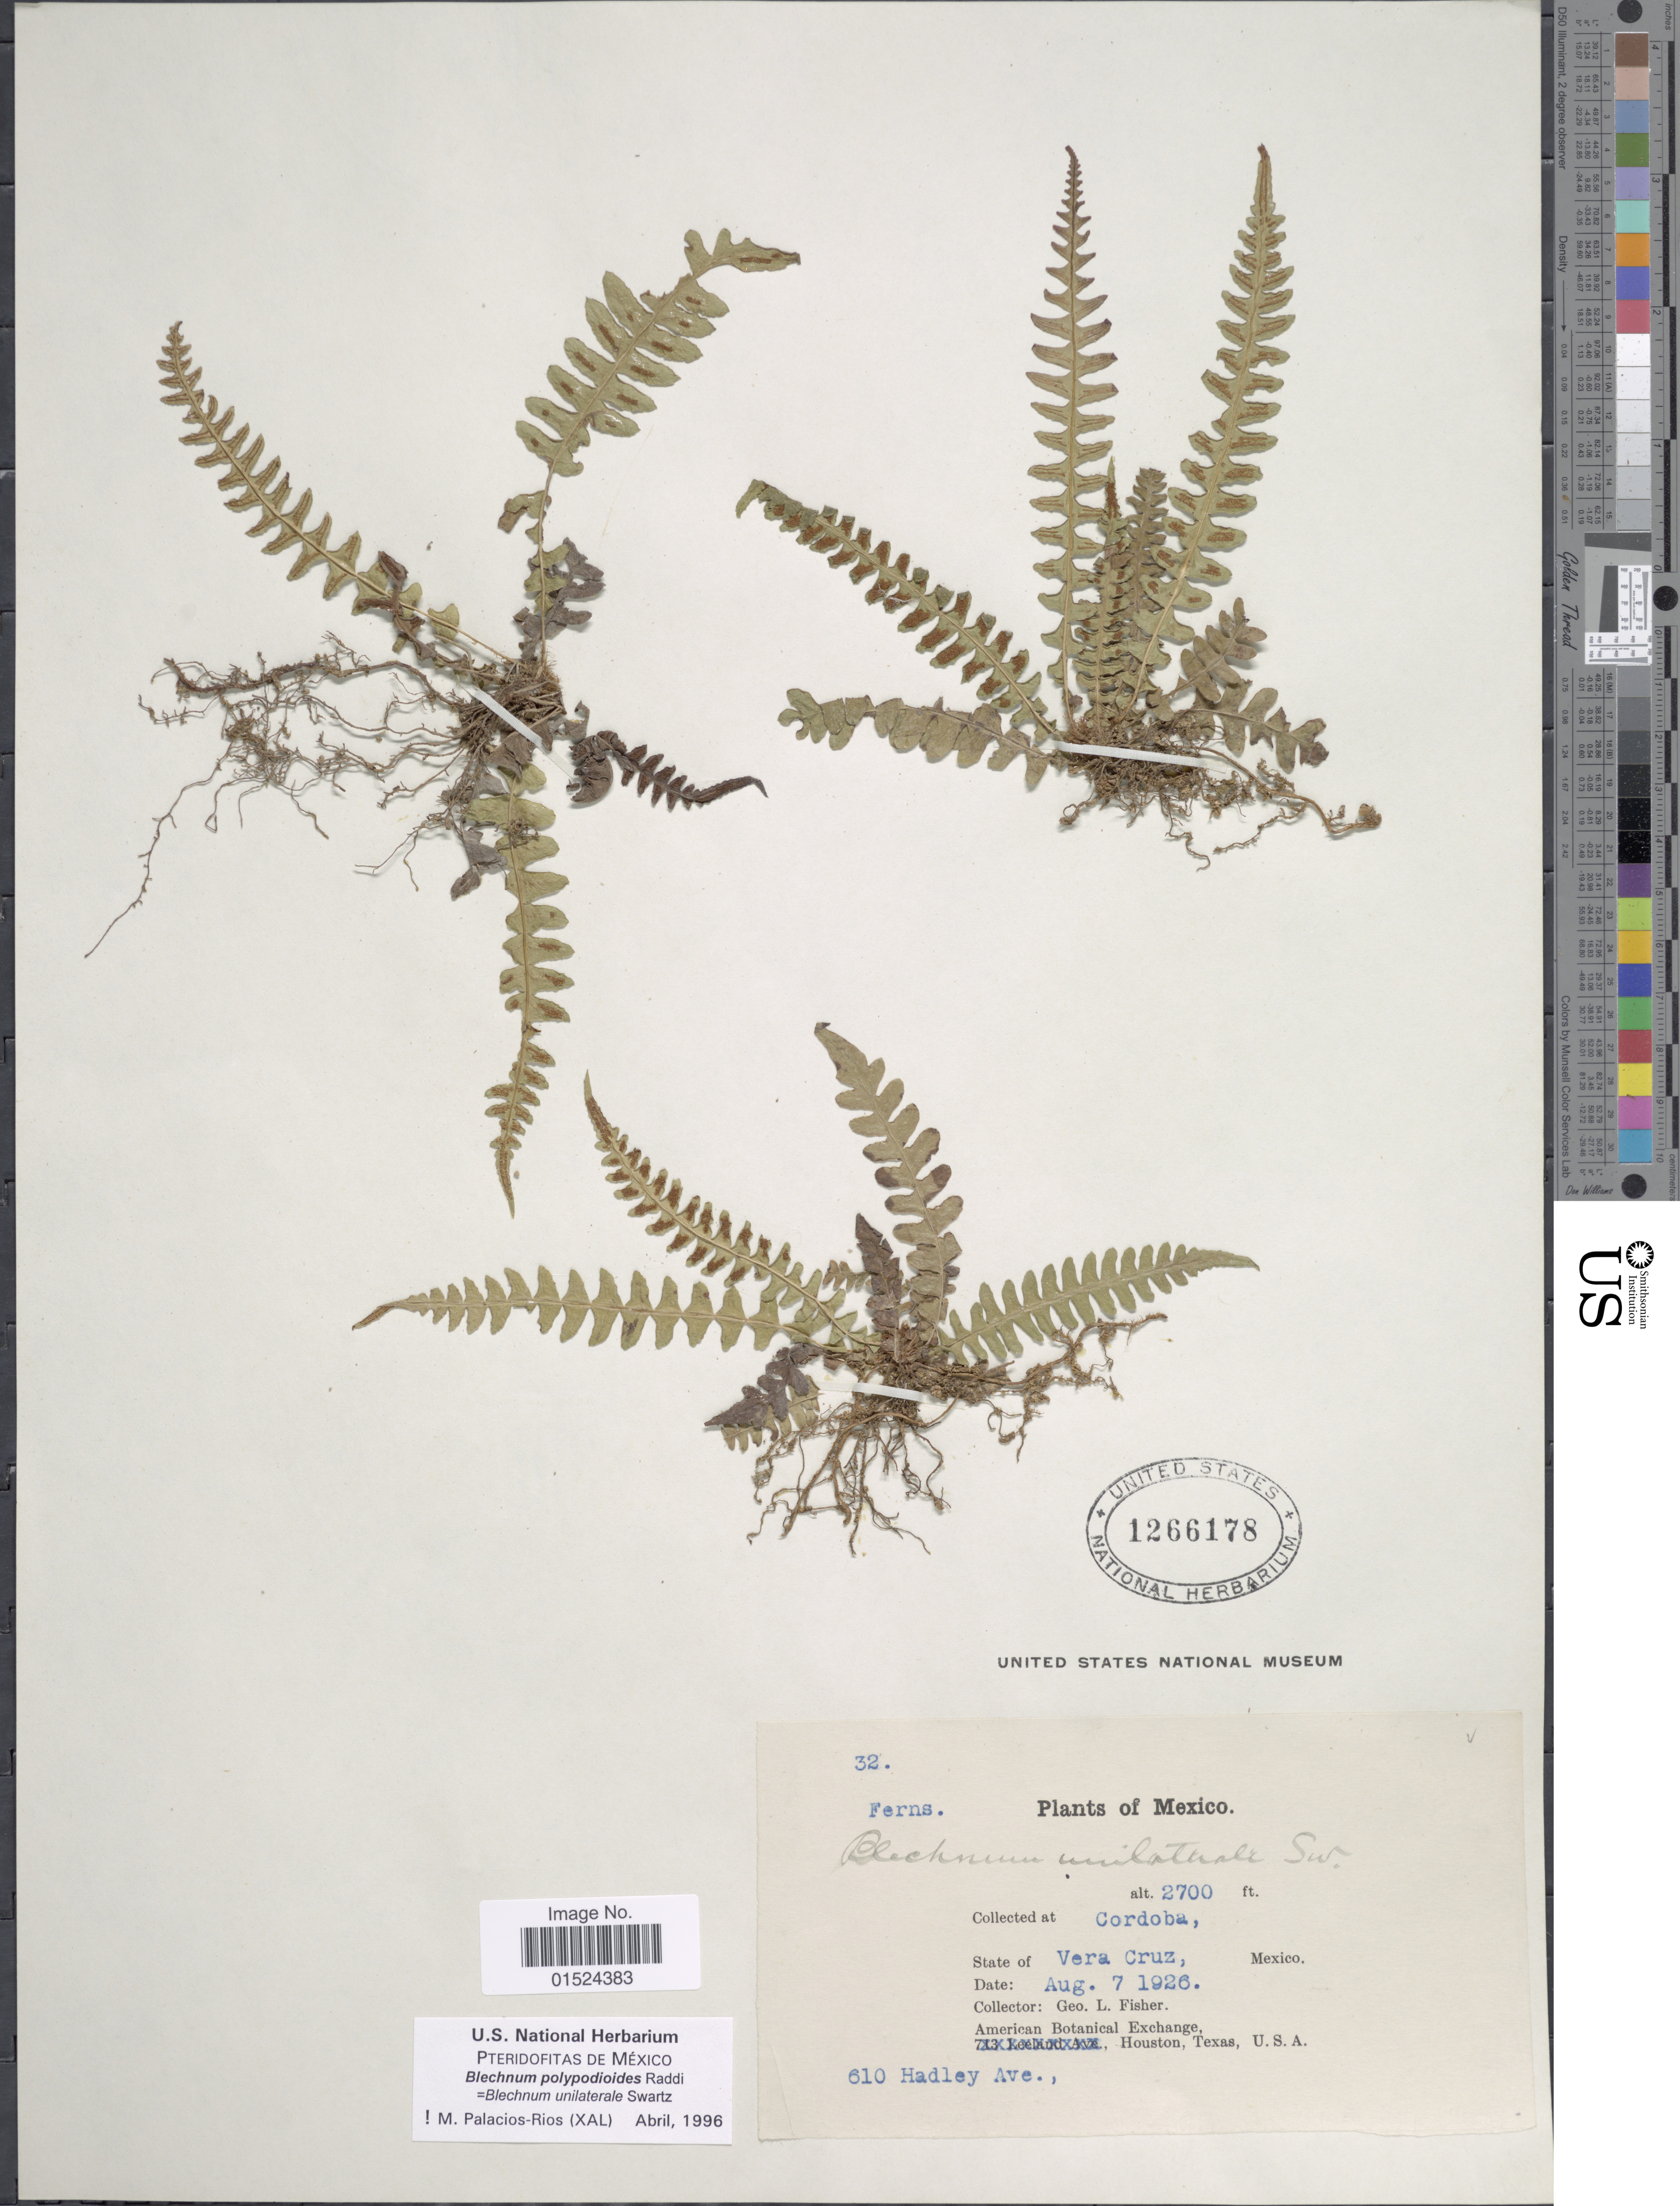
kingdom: Plantae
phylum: Tracheophyta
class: Polypodiopsida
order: Polypodiales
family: Blechnaceae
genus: Blechnum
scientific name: Blechnum polypodioides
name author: Raddi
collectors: G. L. Fisher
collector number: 32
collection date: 1926-08-07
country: Mexico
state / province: Veracruz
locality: Cordoba, Vera Cruz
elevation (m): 823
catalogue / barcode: US 1266178